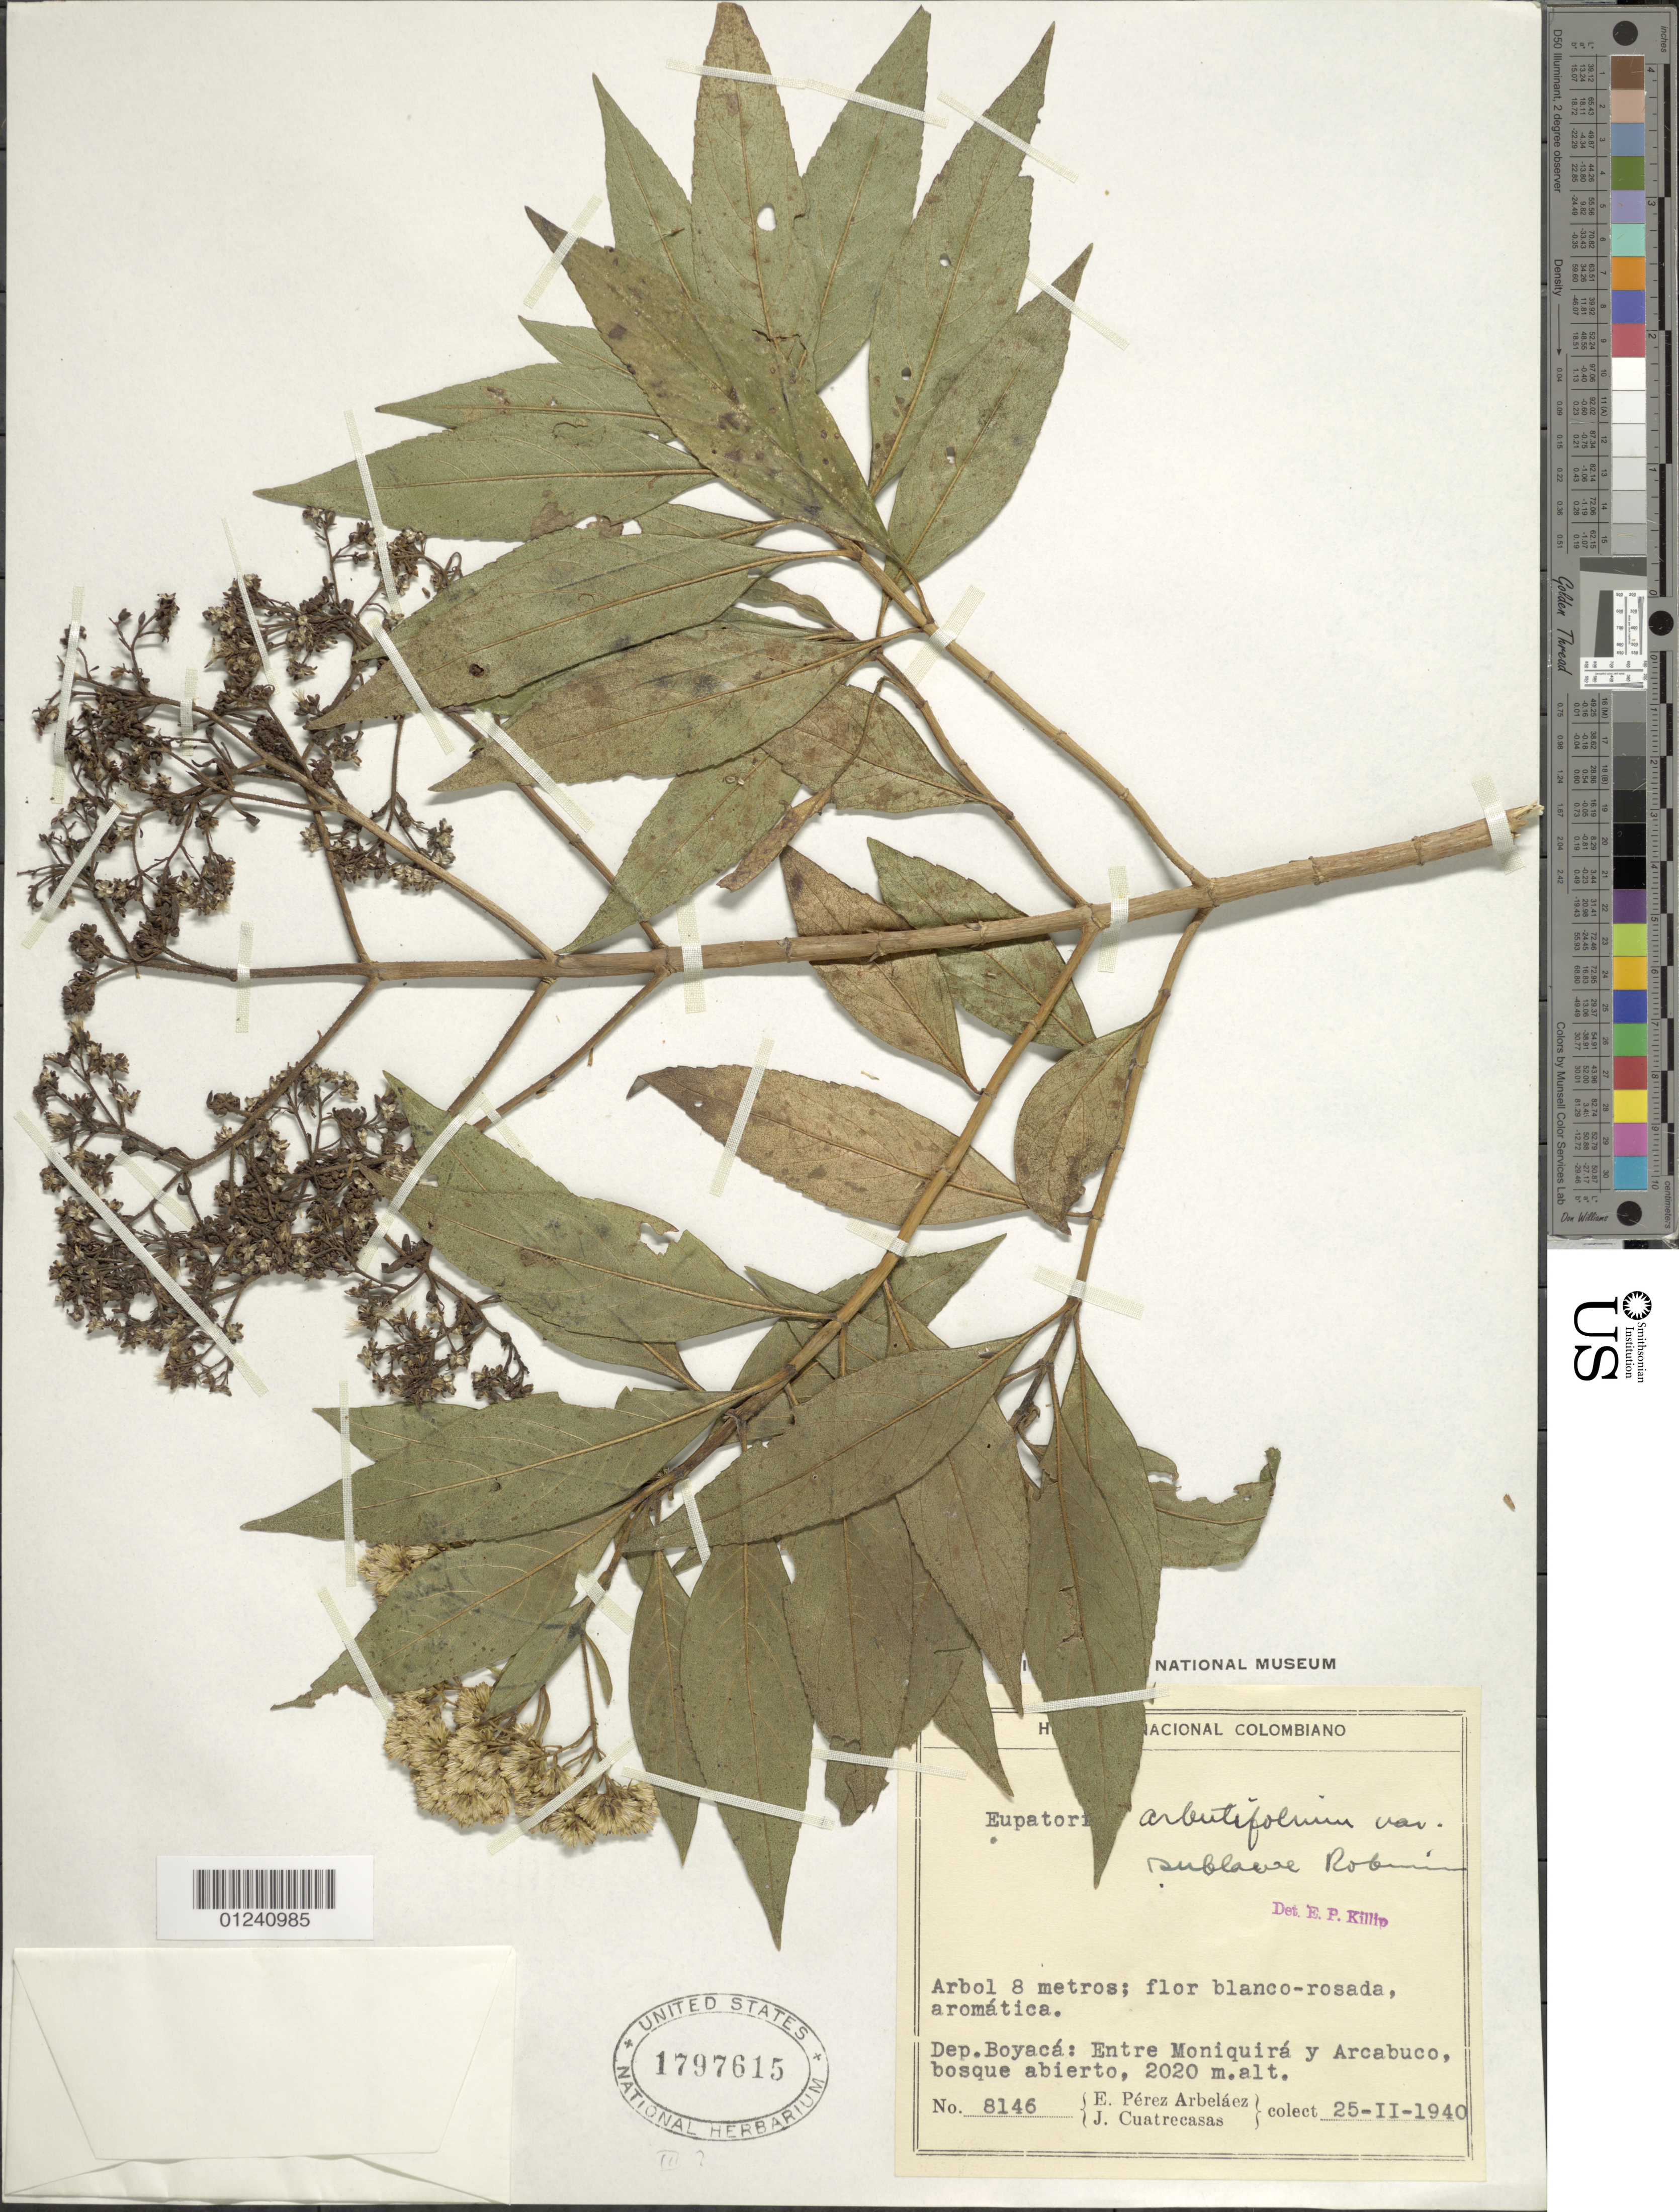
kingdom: Plantae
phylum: Tracheophyta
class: Magnoliopsida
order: Asterales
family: Asteraceae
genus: Ageratina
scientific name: Ageratina arbutifolia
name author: (Benth.) R.M. King & H. Rob.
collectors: E. Pérez Arbeláez & J. Cuatrecasas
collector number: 8146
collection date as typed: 25 Feb 1940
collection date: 1940-02-25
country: Colombia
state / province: Boyacá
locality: Between Moniquira and Arcabuco.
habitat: Bosque abierto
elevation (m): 2020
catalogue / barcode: US 1797615